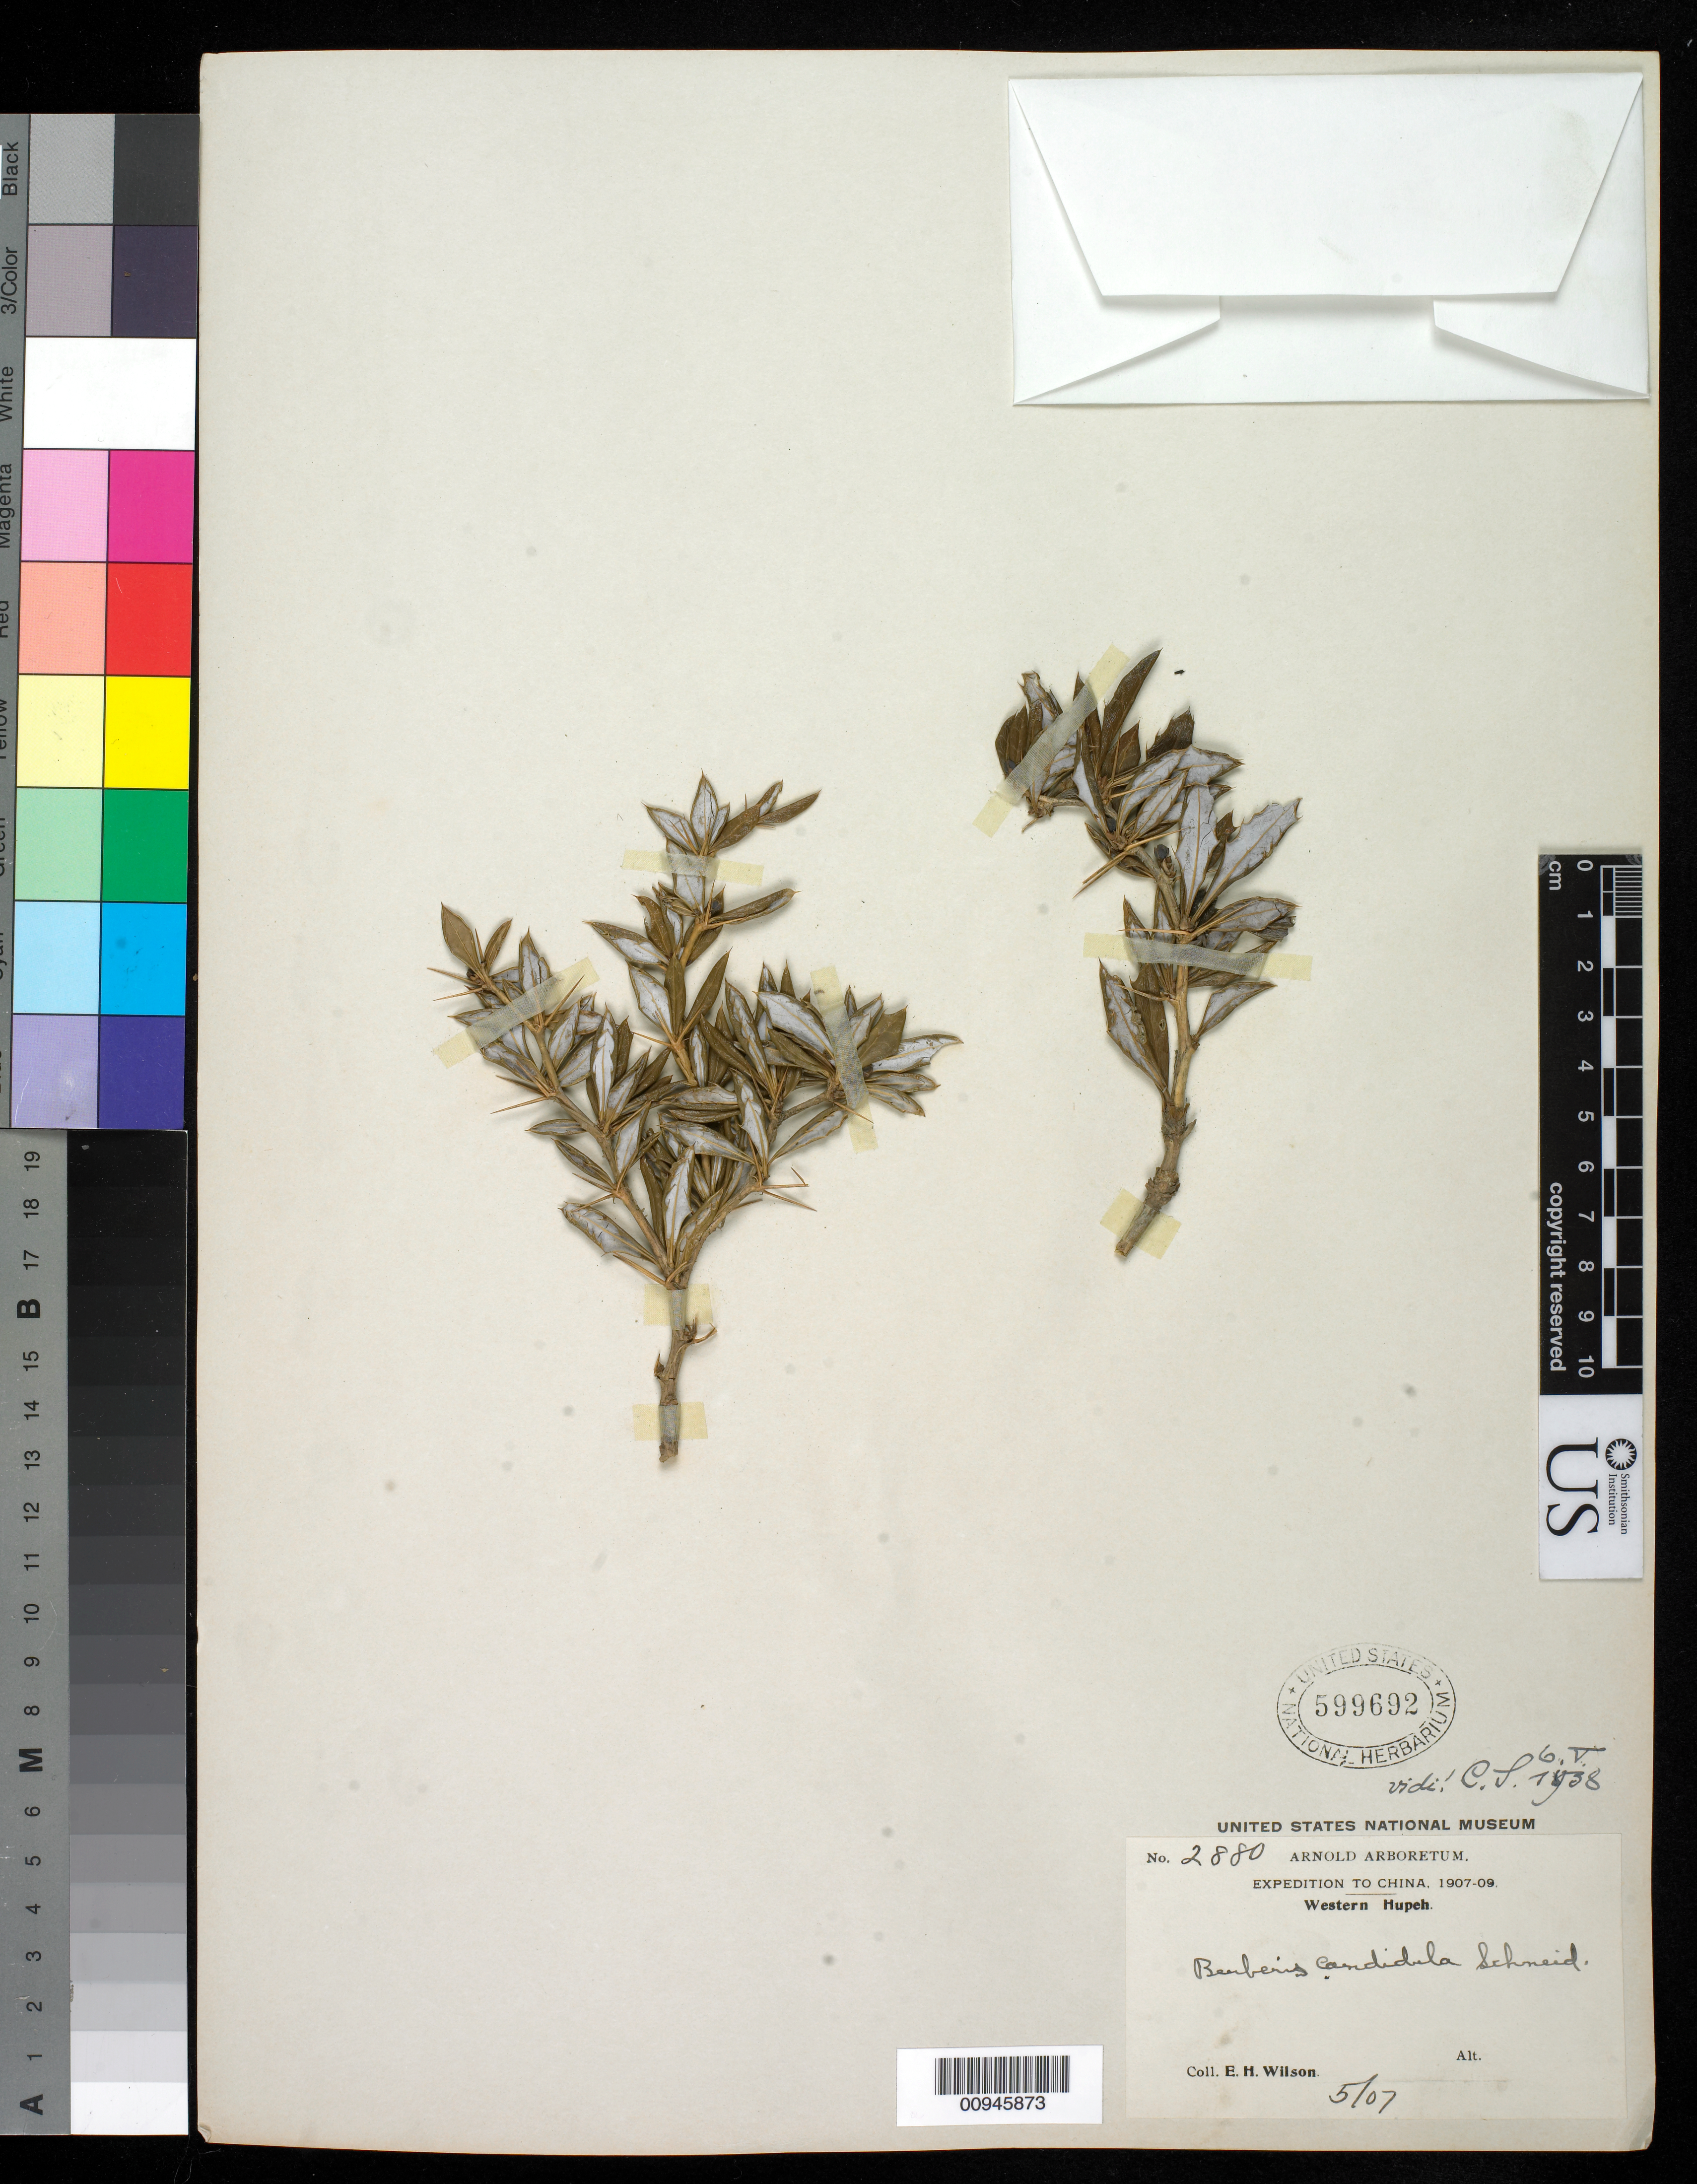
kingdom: Plantae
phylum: Tracheophyta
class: Magnoliopsida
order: Ranunculales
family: Berberidaceae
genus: Berberis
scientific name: Berberis candidula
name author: (C.K. Schneid.) C.K. Schneid.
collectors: E. H. Wilson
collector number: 2880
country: China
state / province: Hubei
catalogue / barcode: US 599692